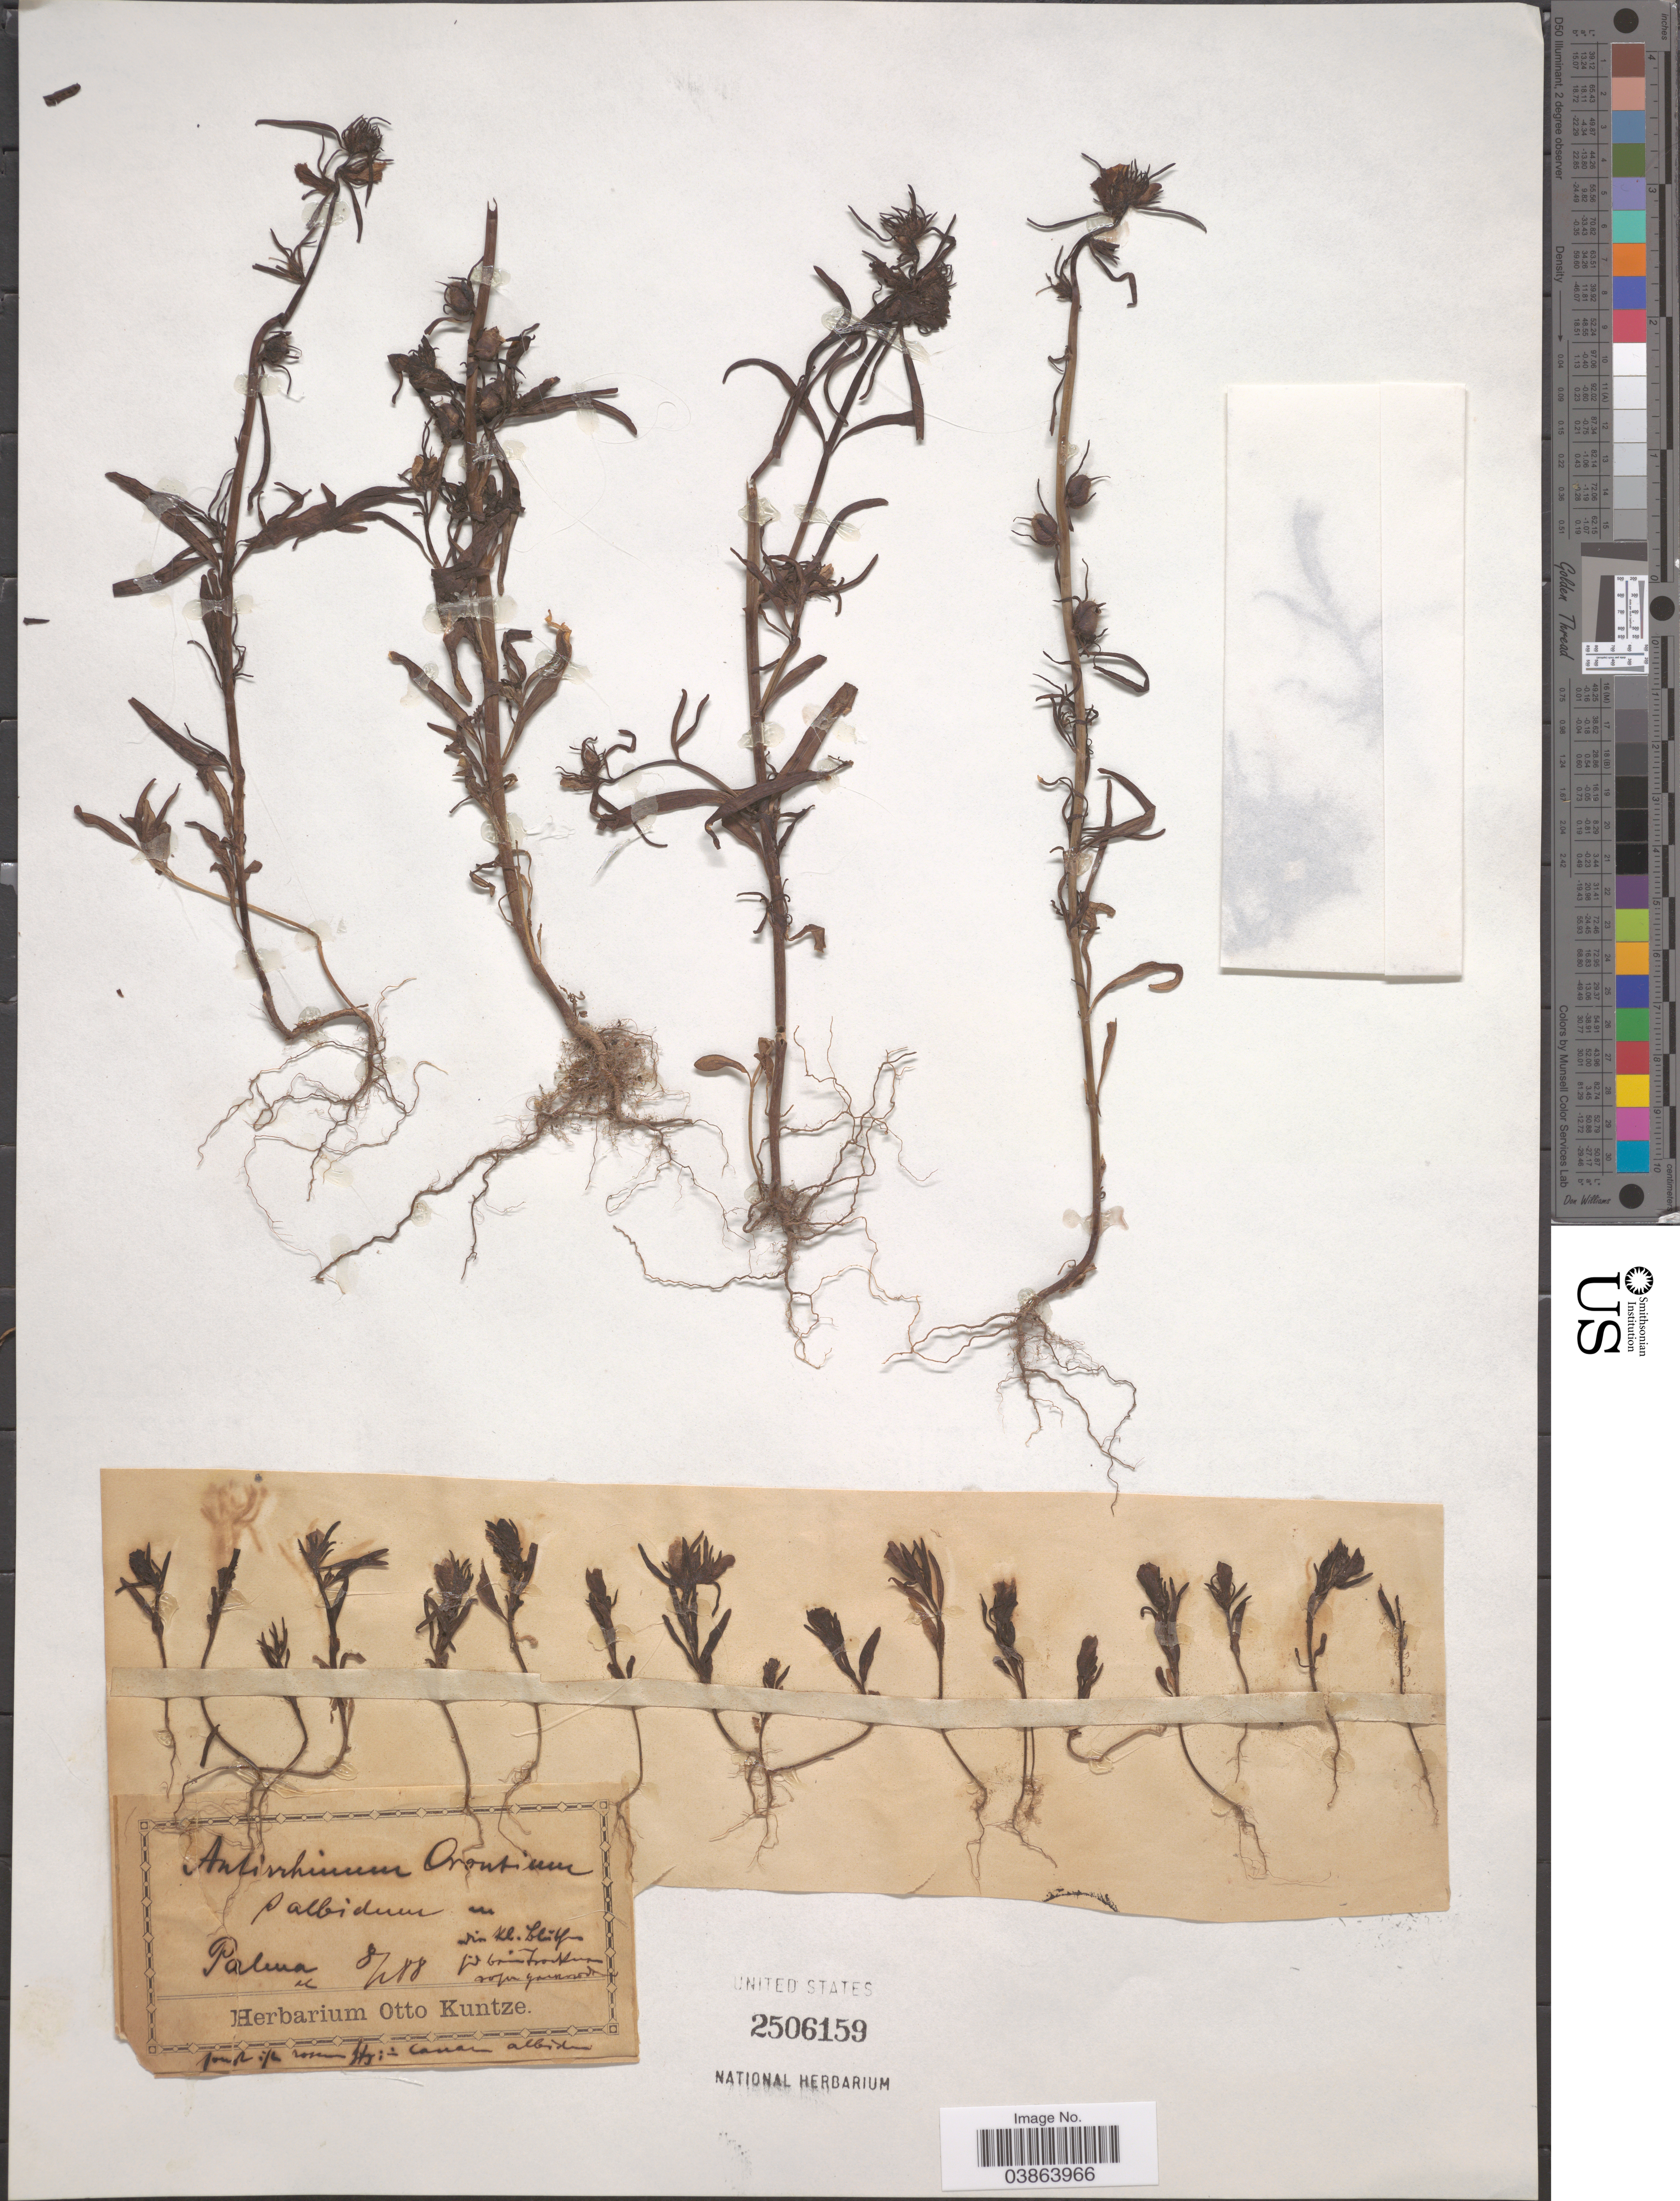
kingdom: Plantae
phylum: Tracheophyta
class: Magnoliopsida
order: Lamiales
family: Plantaginaceae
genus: Antirrhinum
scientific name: Antirrhinum orontium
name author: L.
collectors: ex herb. Otto Kuntze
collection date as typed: Transcribed d/m/y: 8/1/88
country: Spain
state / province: Canarias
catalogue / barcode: US 2506159